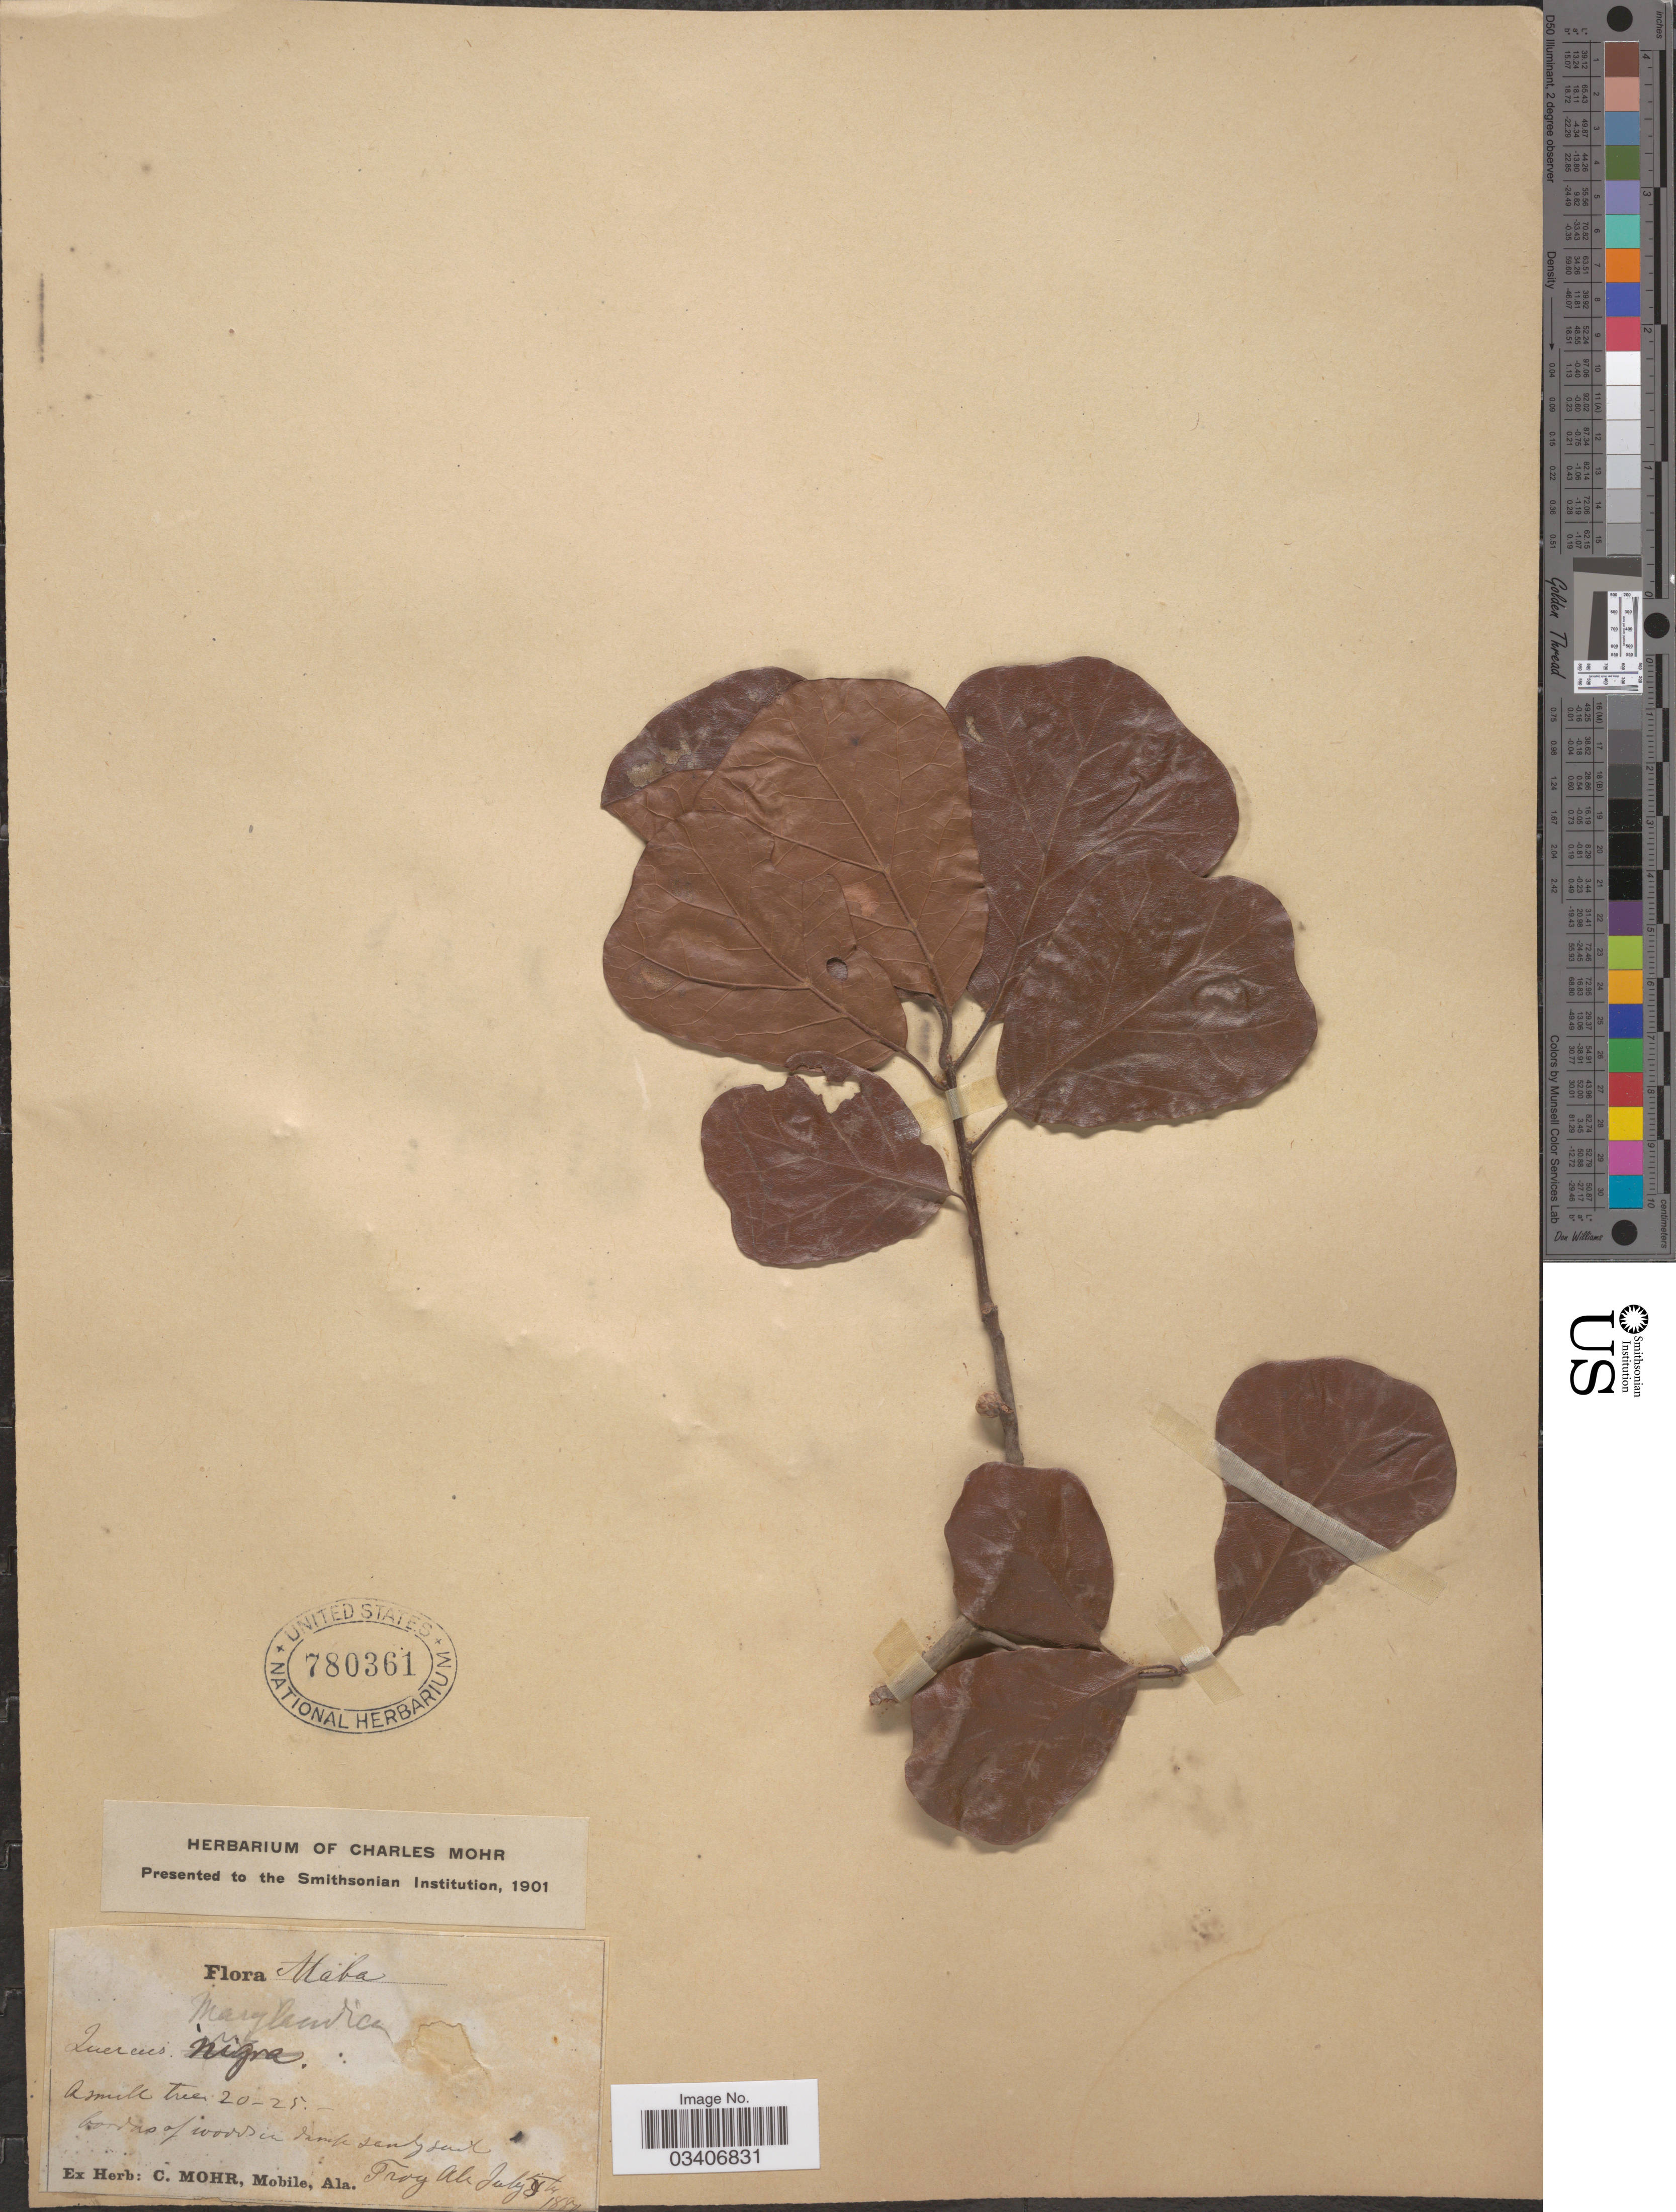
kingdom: Plantae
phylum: Tracheophyta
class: Magnoliopsida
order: Fagales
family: Fagaceae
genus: Quercus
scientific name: Quercus marilandica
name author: (L.) Münchh.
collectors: ex herb. Charles Mohr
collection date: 1880-07-05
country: United States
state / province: Alabama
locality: Troy.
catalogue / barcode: US 780361